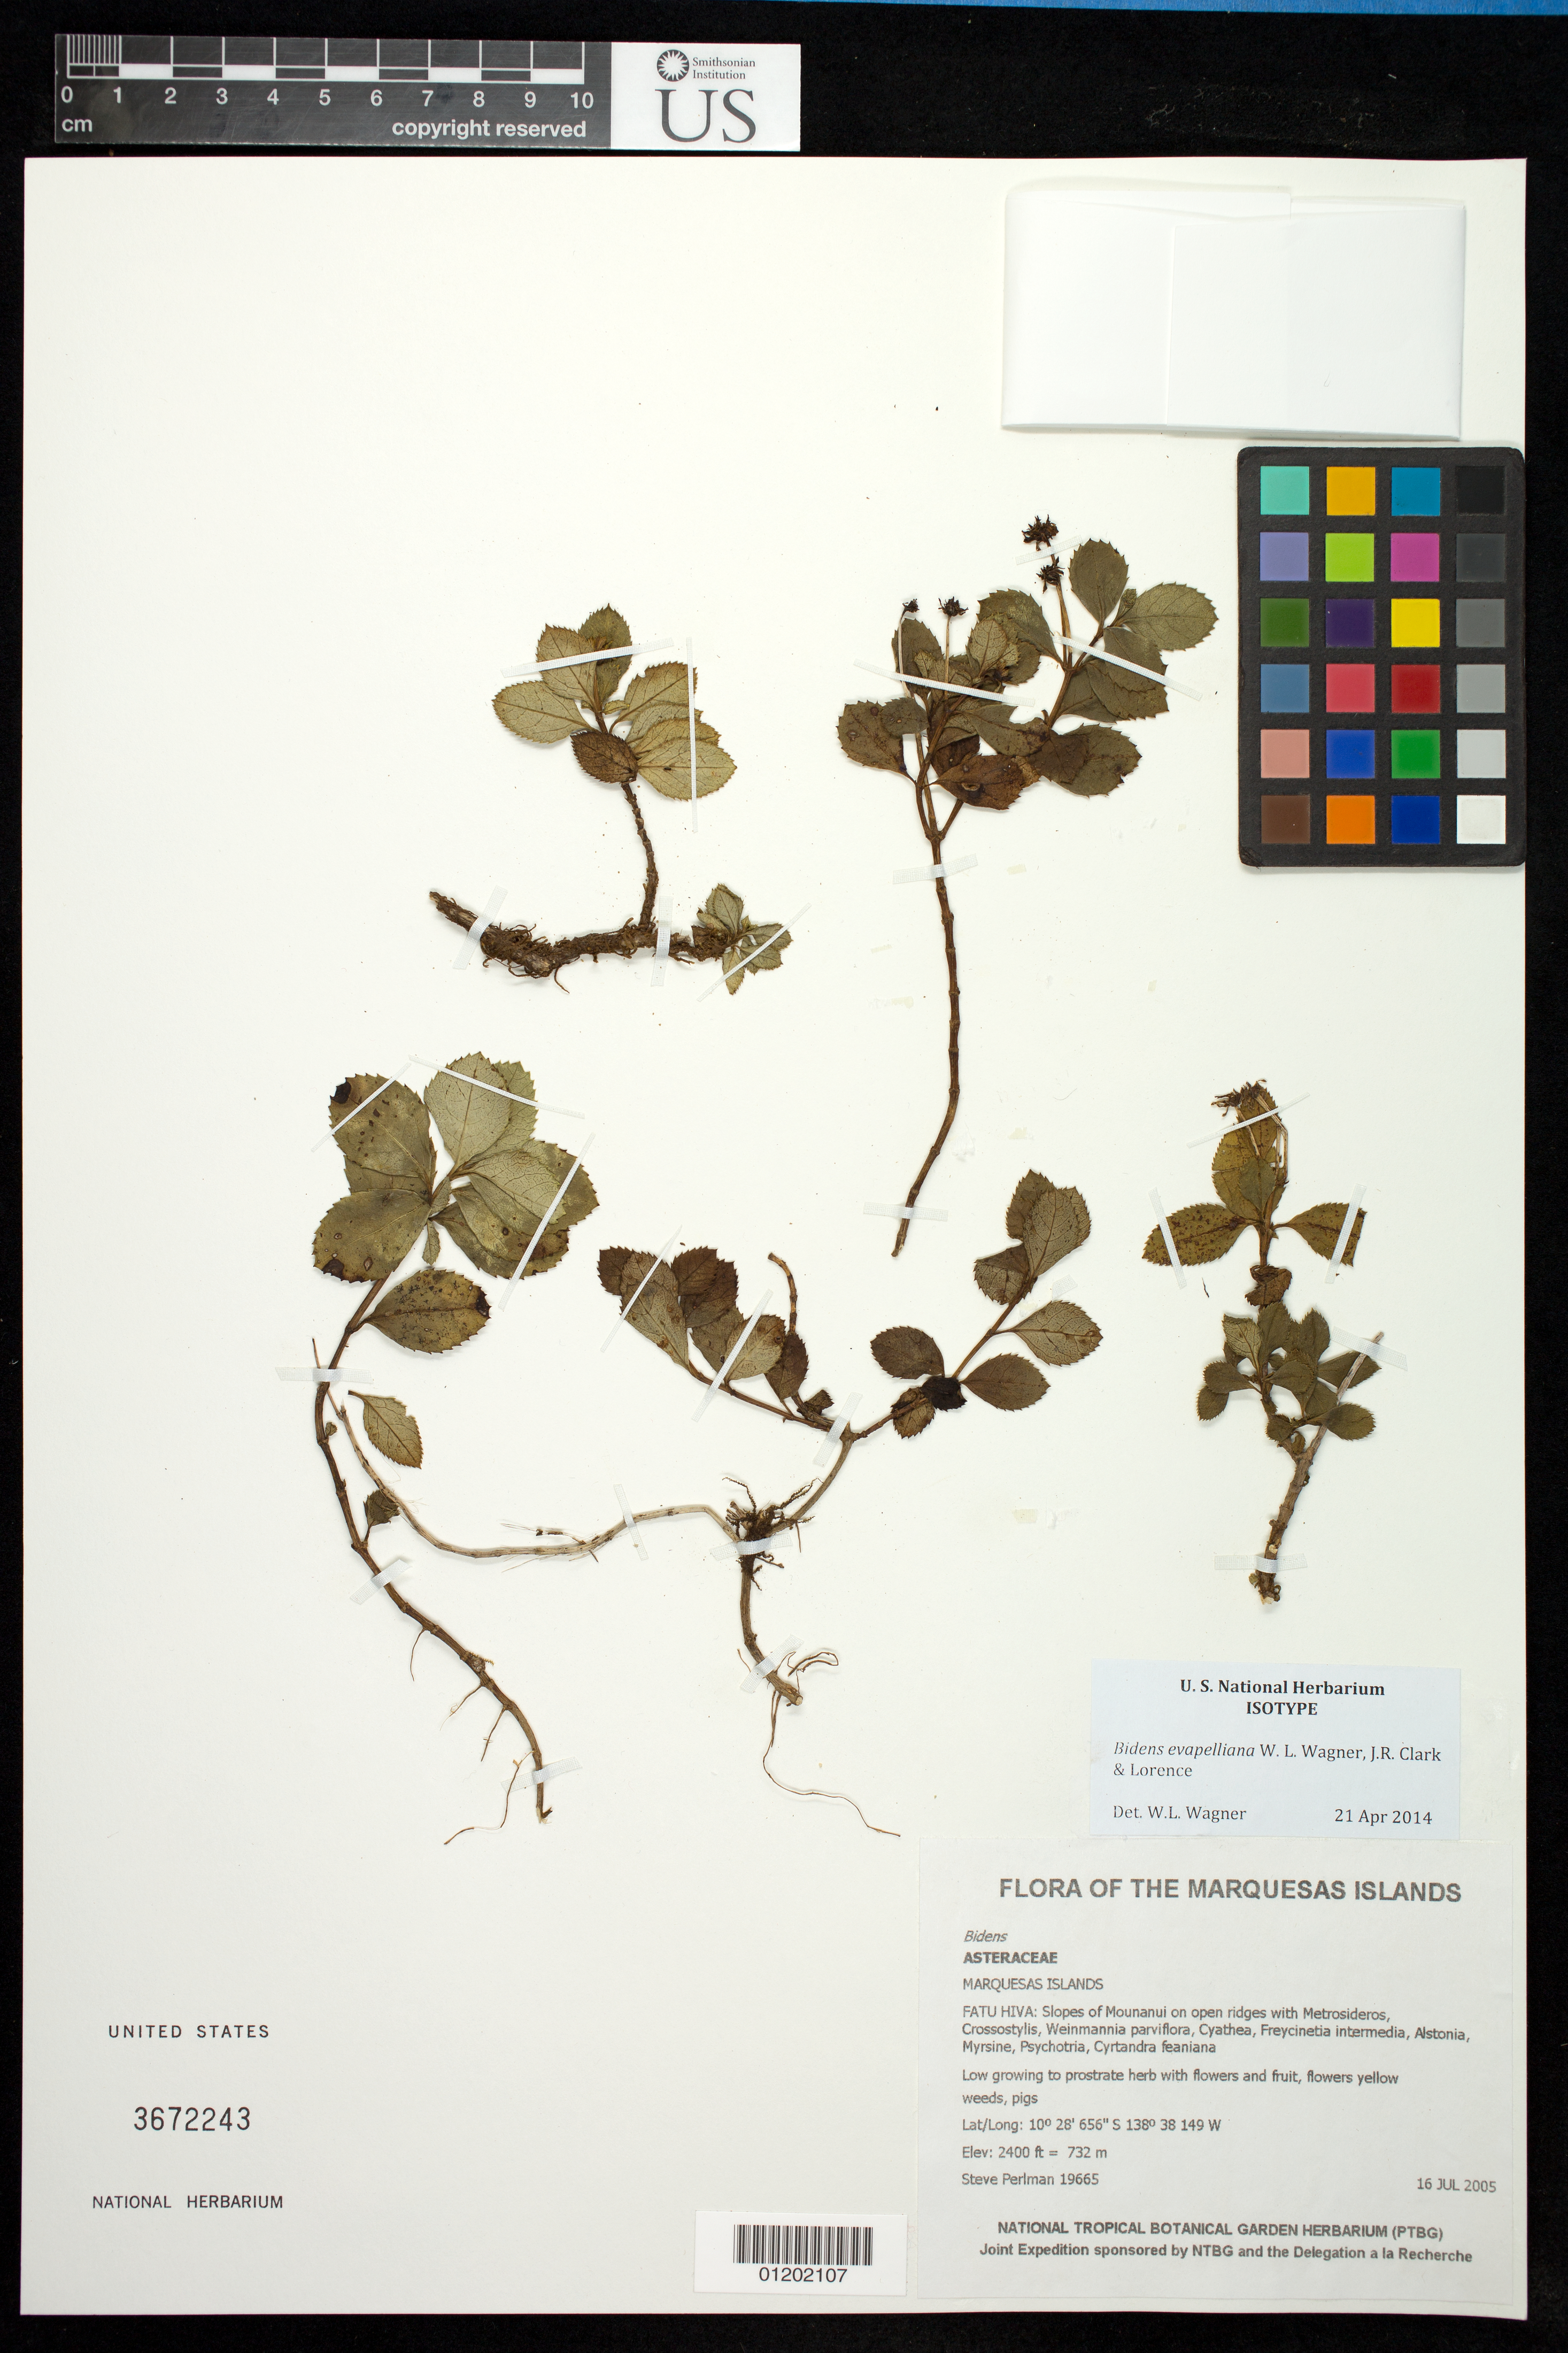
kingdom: Plantae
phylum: Tracheophyta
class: Magnoliopsida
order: Asterales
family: Asteraceae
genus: Bidens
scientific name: Bidens evapelliana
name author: W.L. Wagner et al.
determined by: Wagner, W. L., (BOT), Smithsonian Institution - National Museum of Natural History (UNITED STATES)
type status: Isotype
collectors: S. P. Perlman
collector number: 19665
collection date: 2005-07-16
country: French Polynesia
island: Fatu Hiva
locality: Fatu Hiva: Slopes of Mounanui on open ridges.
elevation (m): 732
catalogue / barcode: US 3672243